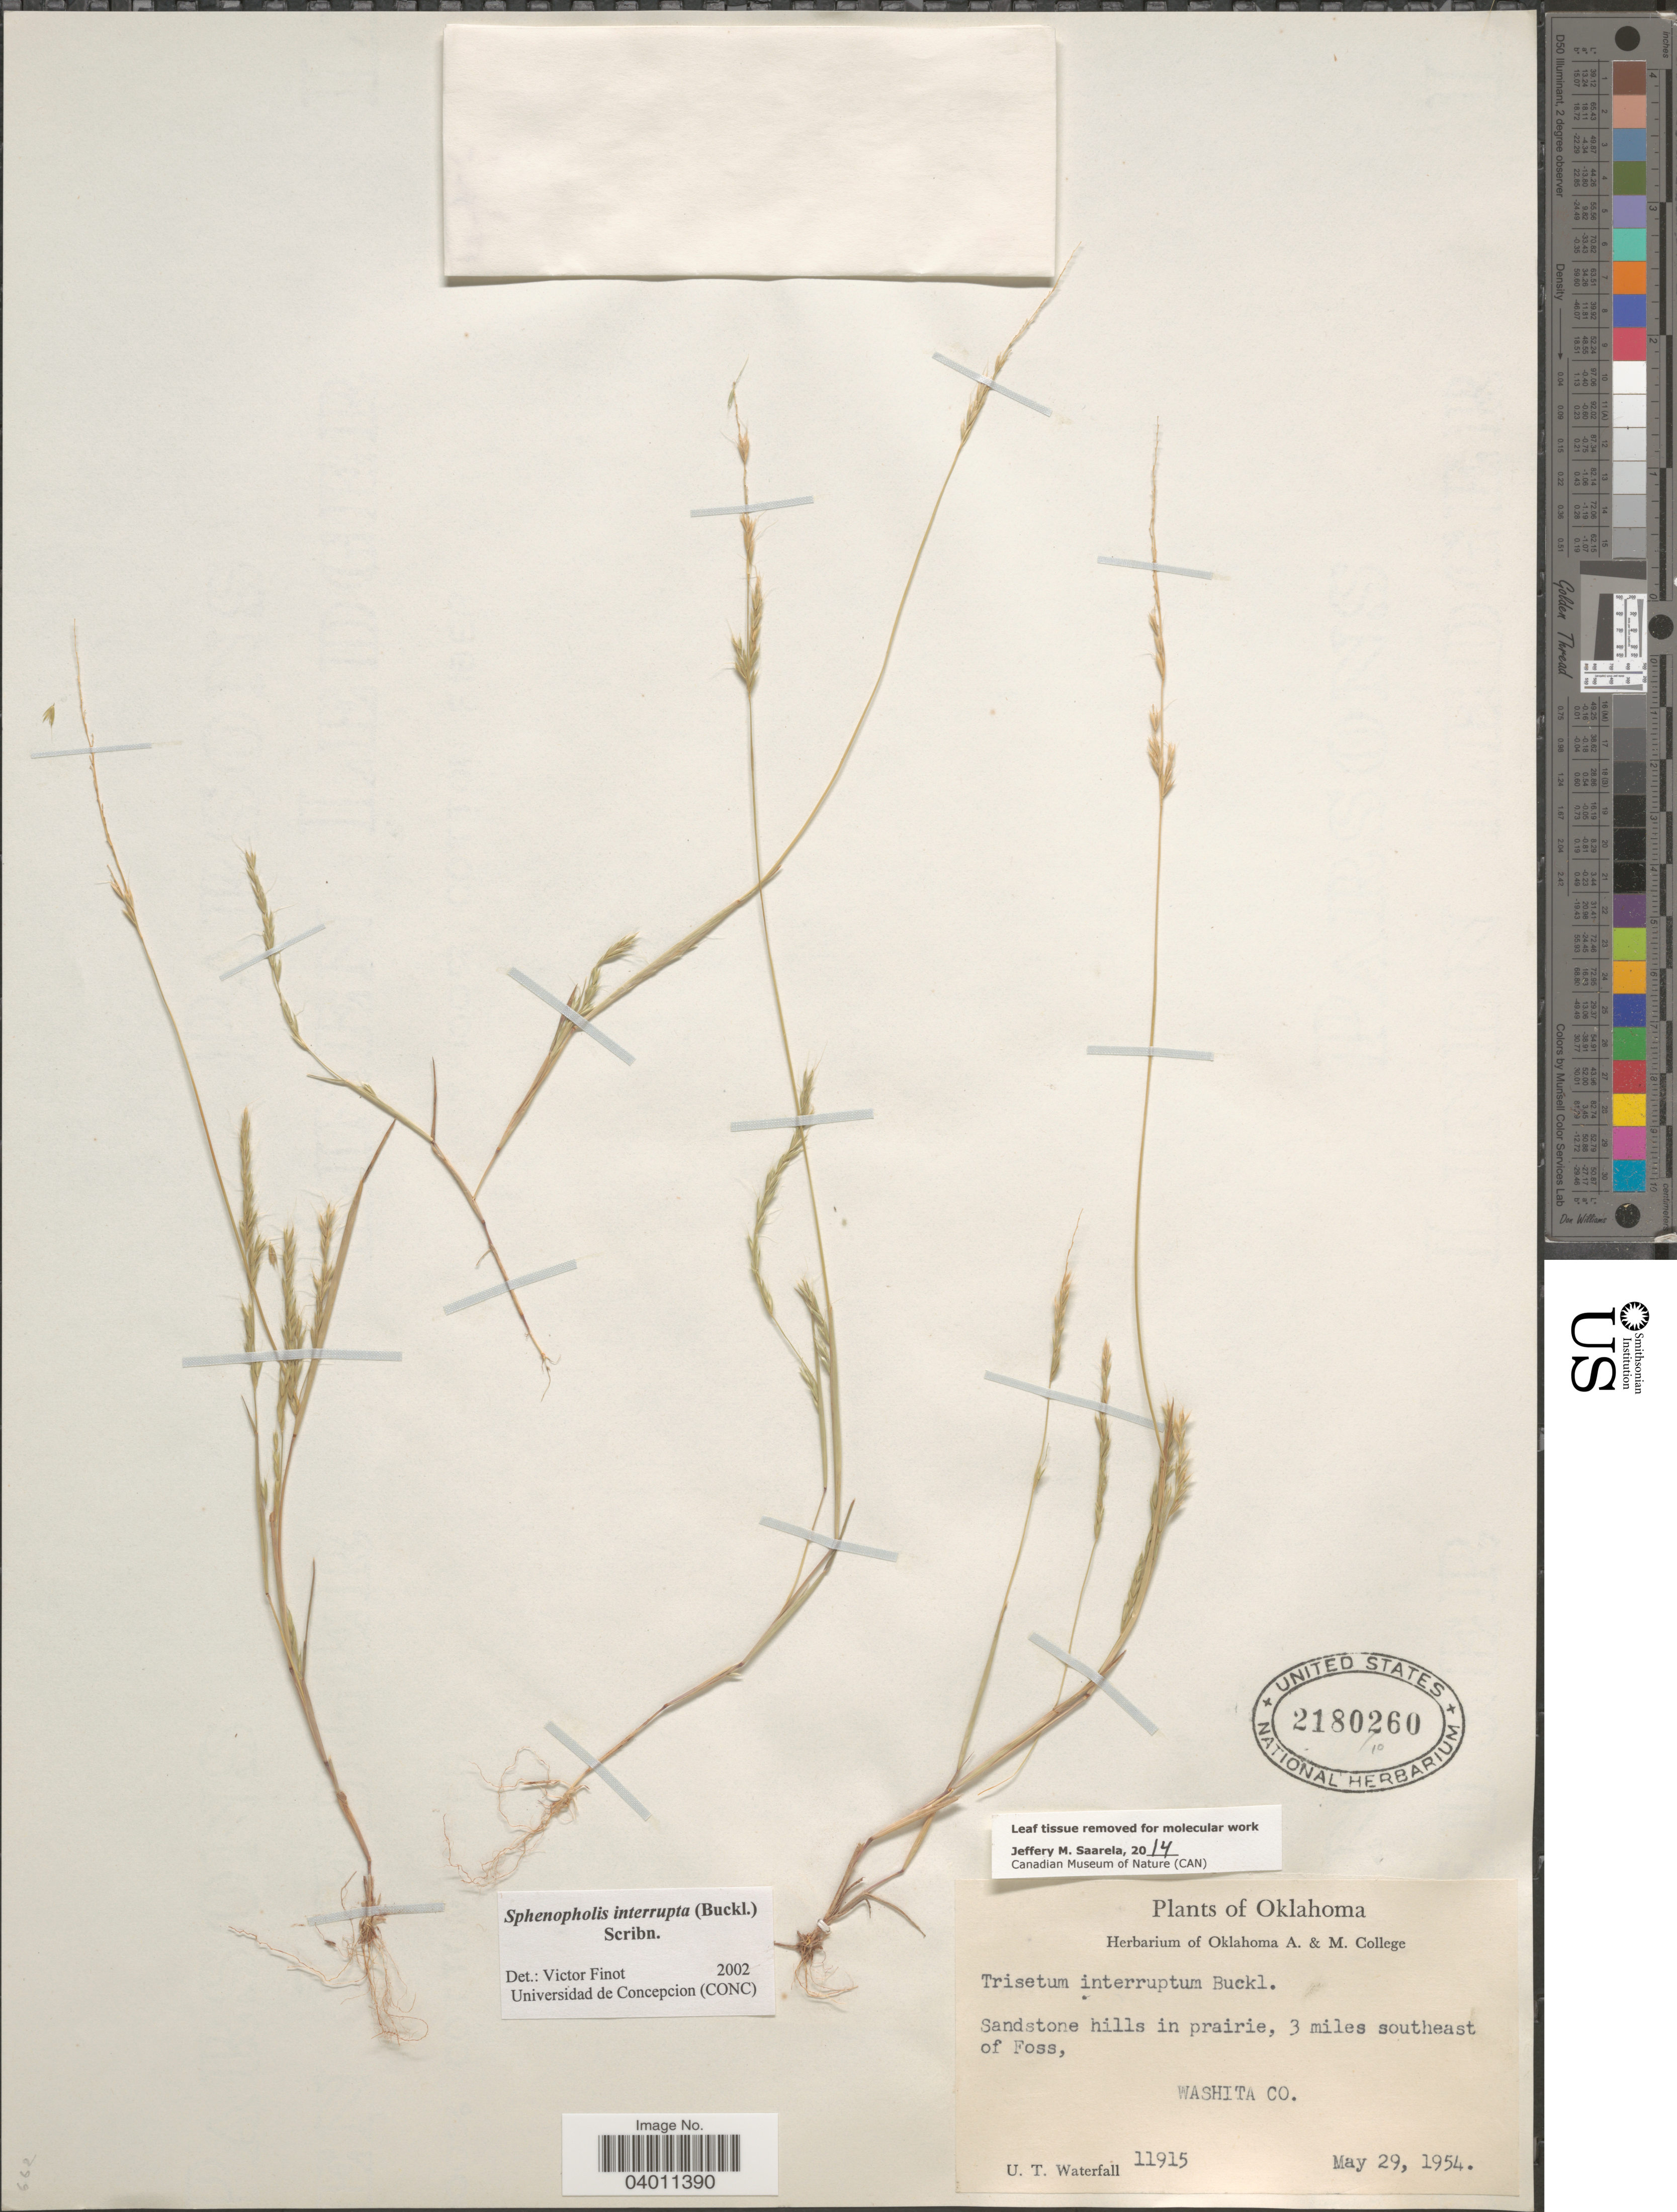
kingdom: Plantae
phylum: Tracheophyta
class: Liliopsida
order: Poales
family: Poaceae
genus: Sphenopholis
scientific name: Sphenopholis interrupta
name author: (Buckley) Scribn.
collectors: U. T. Waterfall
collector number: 11915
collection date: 1954-05-29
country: United States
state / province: Oklahoma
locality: Sandstone hills in prairie, 3 miles southeast of Foss, Washita Co.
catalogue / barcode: US 2180260